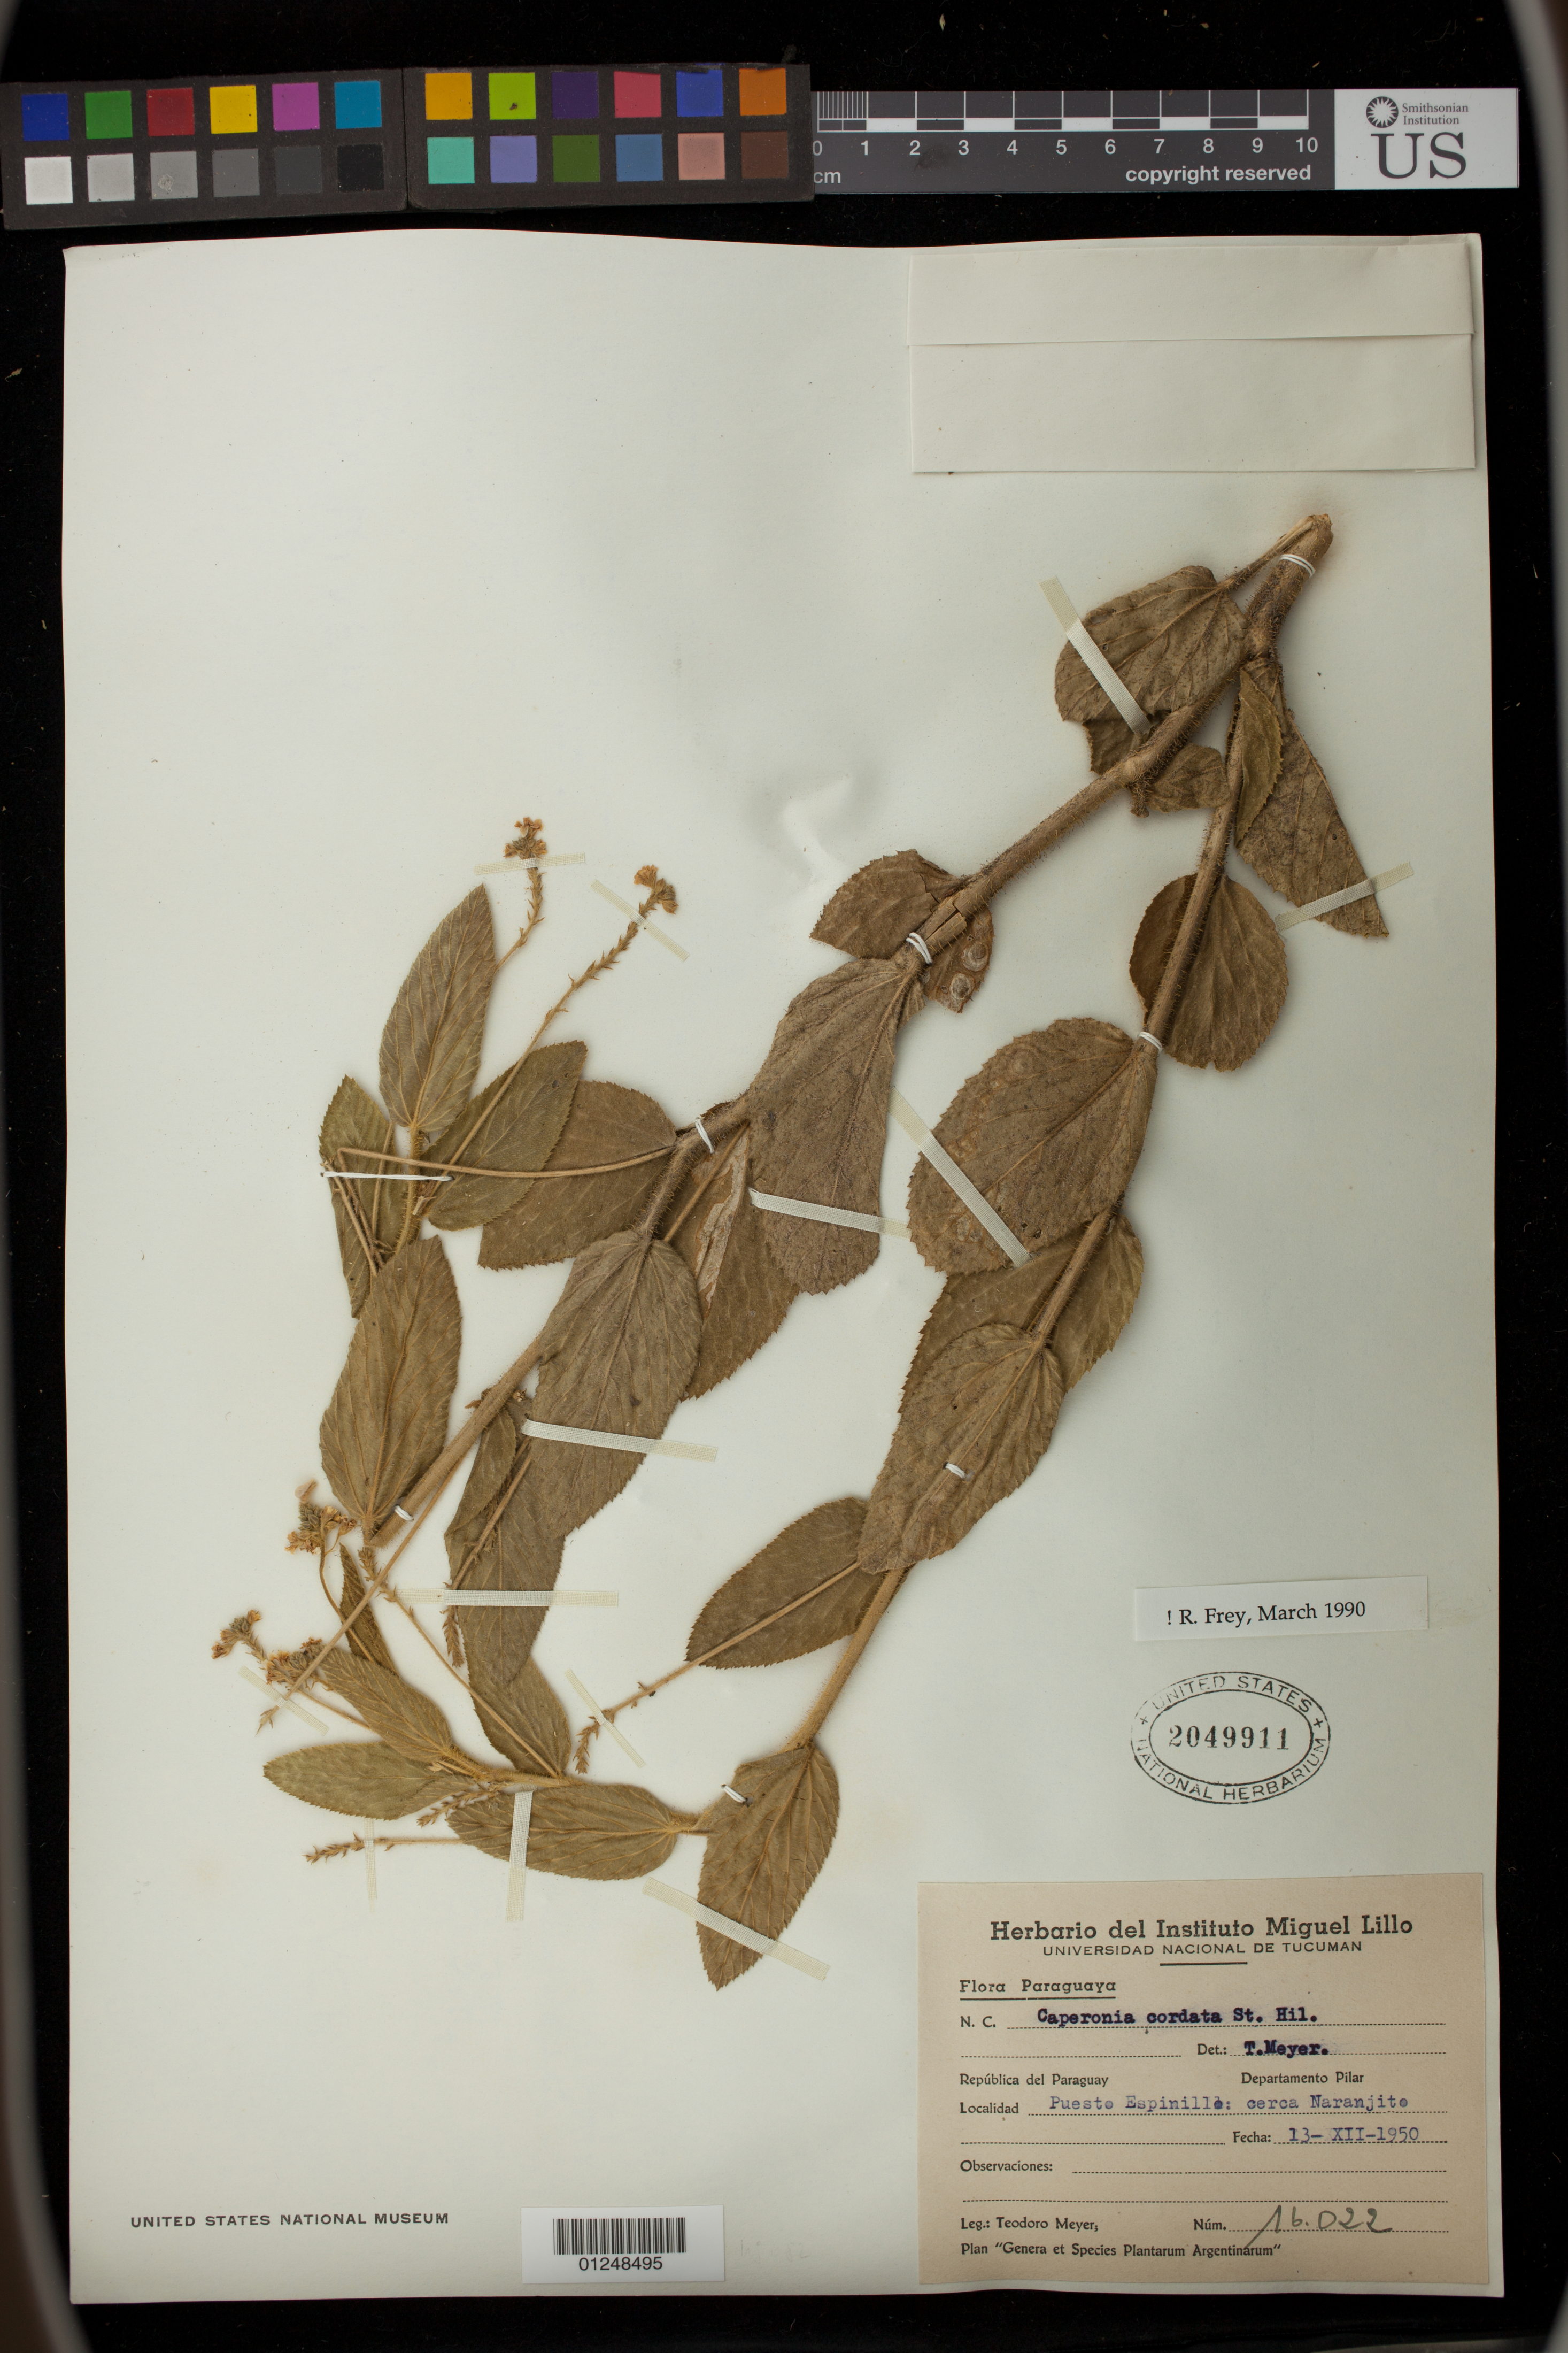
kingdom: Plantae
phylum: Tracheophyta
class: Magnoliopsida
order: Malpighiales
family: Euphorbiaceae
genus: Caperonia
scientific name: Caperonia cordata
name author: A. St.-Hil.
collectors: T. Meyer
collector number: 16022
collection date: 1950-12-13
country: Paraguay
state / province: Ñeembucú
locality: Departamento Pilar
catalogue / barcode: US 2049911